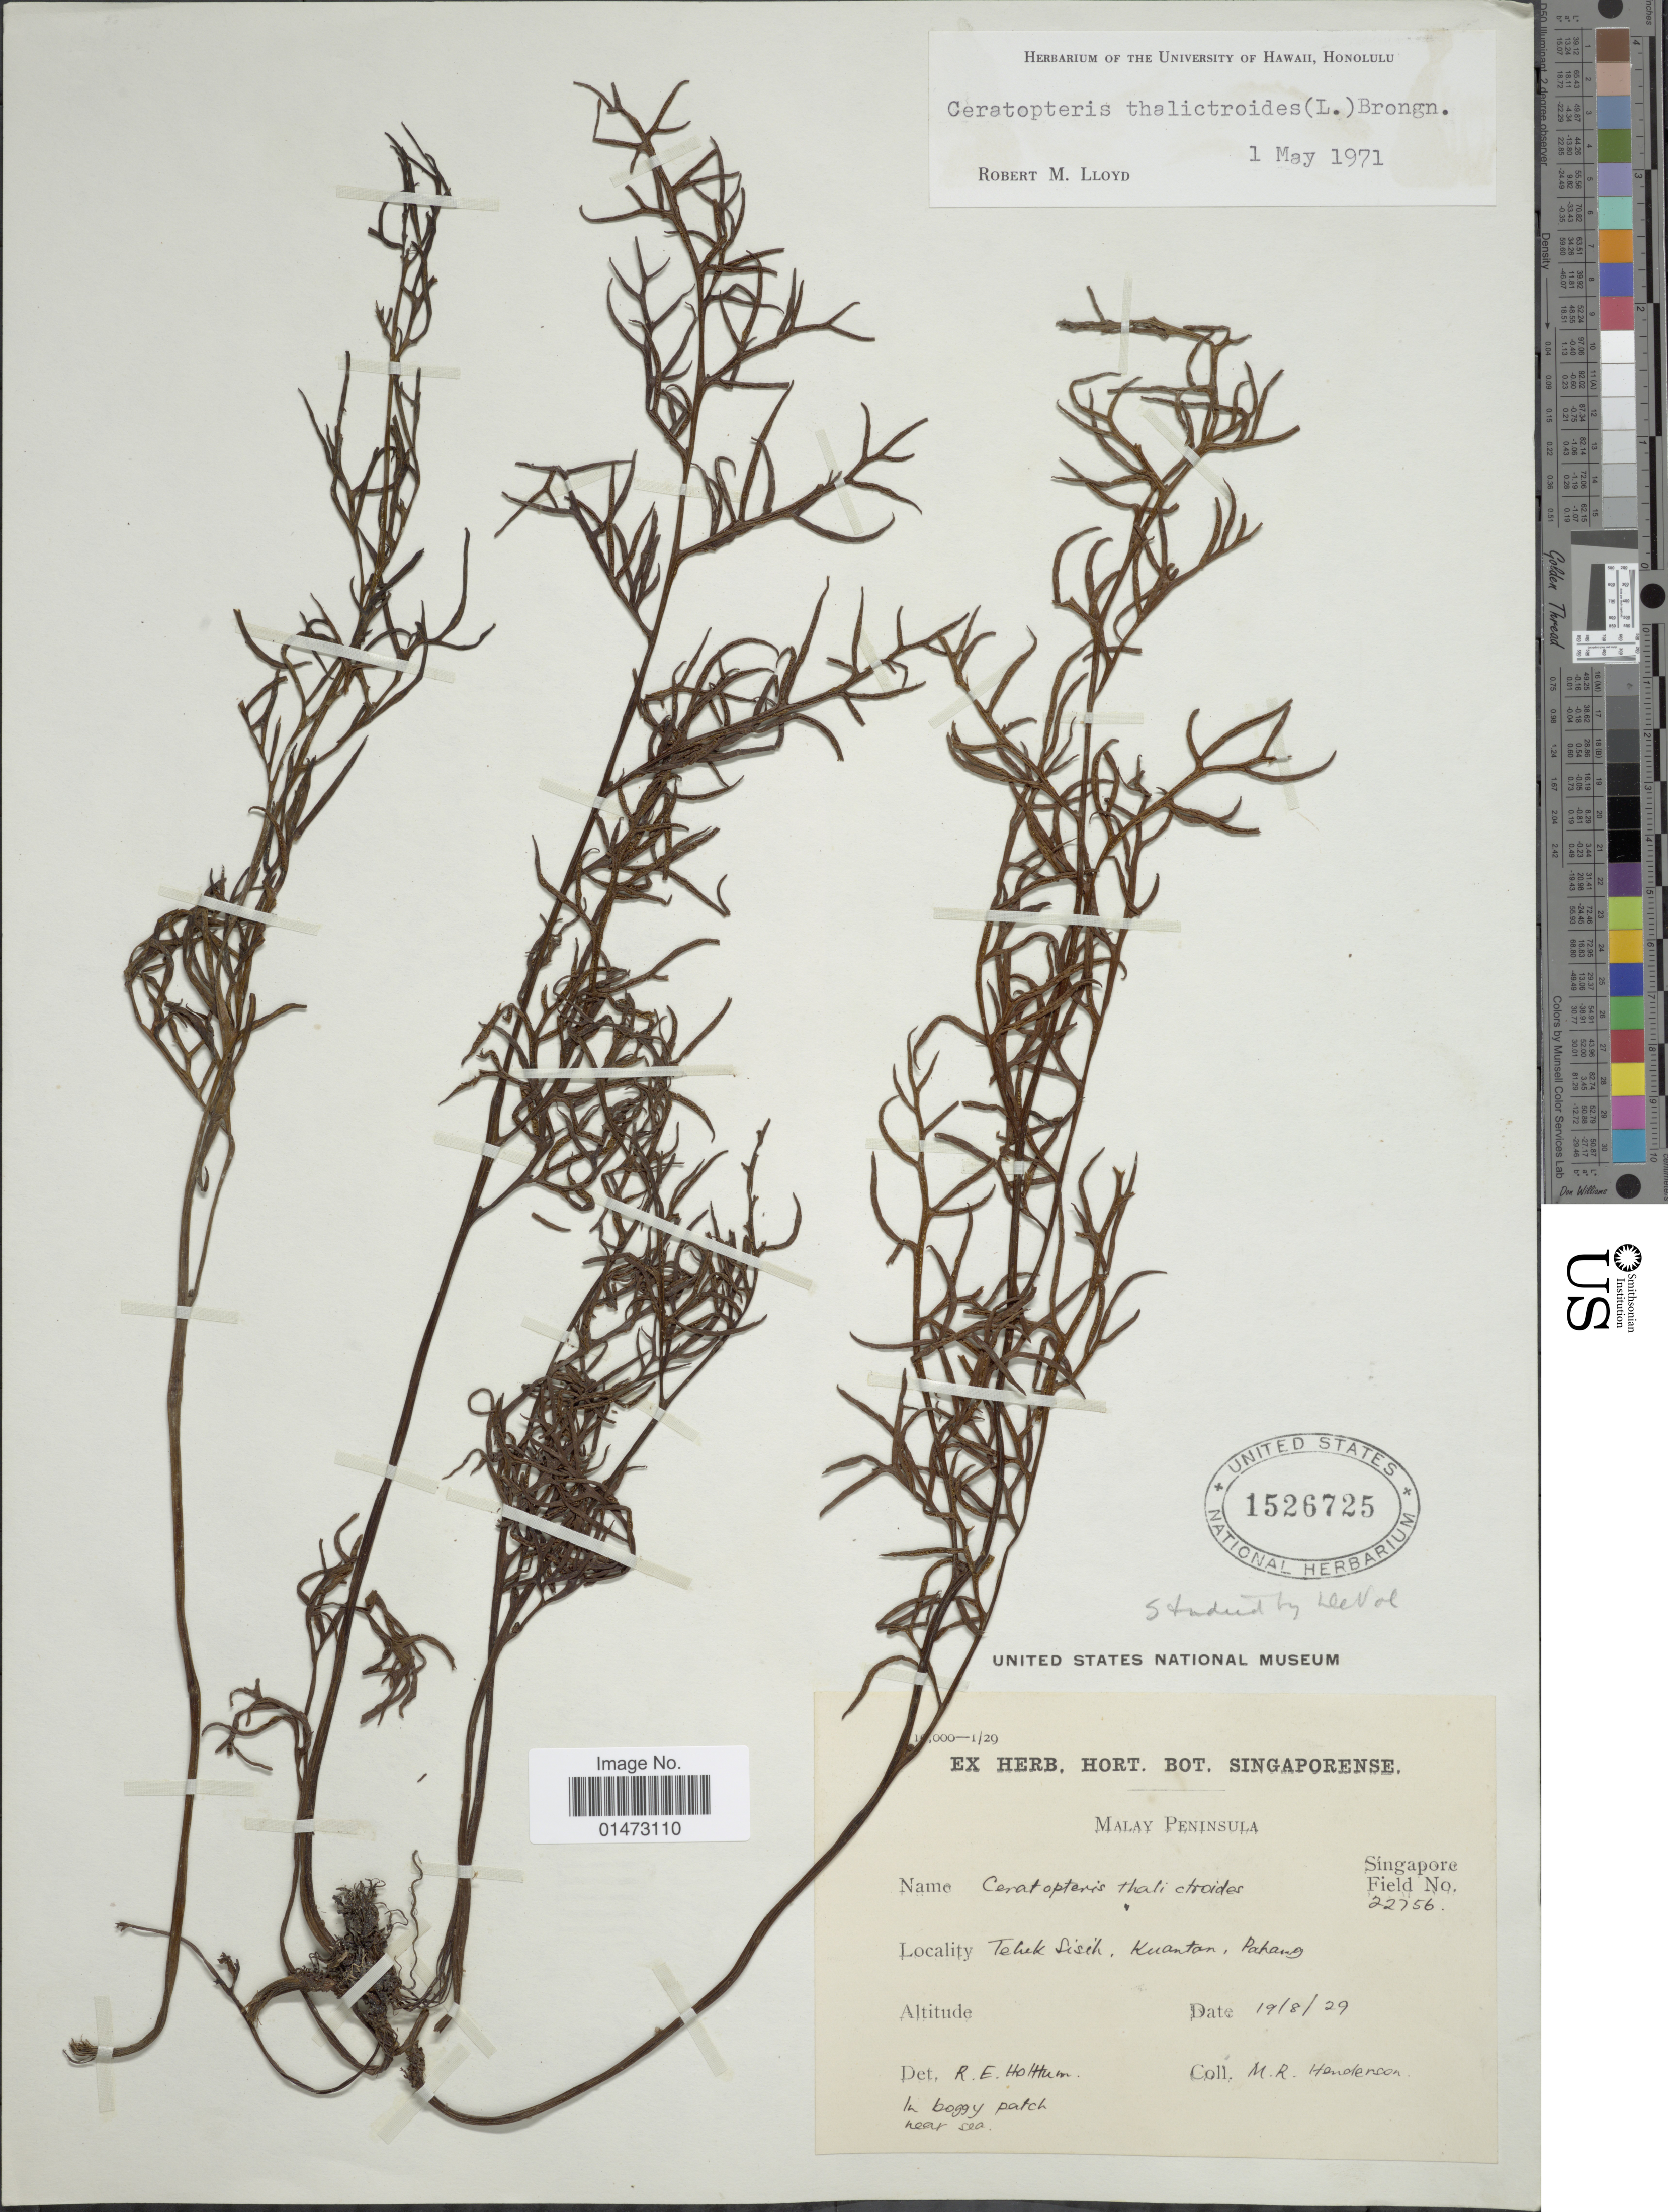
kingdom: Plantae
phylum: Tracheophyta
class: Polypodiopsida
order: Polypodiales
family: Pteridaceae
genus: Ceratopteris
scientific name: Ceratopteris thalictroides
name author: (L.) Brongn.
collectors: M. Henderson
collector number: Singapore Field 22756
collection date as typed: Transcribed d/m/y: 19/8/29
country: Malaysia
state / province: Pahang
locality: Malay Peninsula. Teluk Sisih, Kuantan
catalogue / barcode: US 1526725